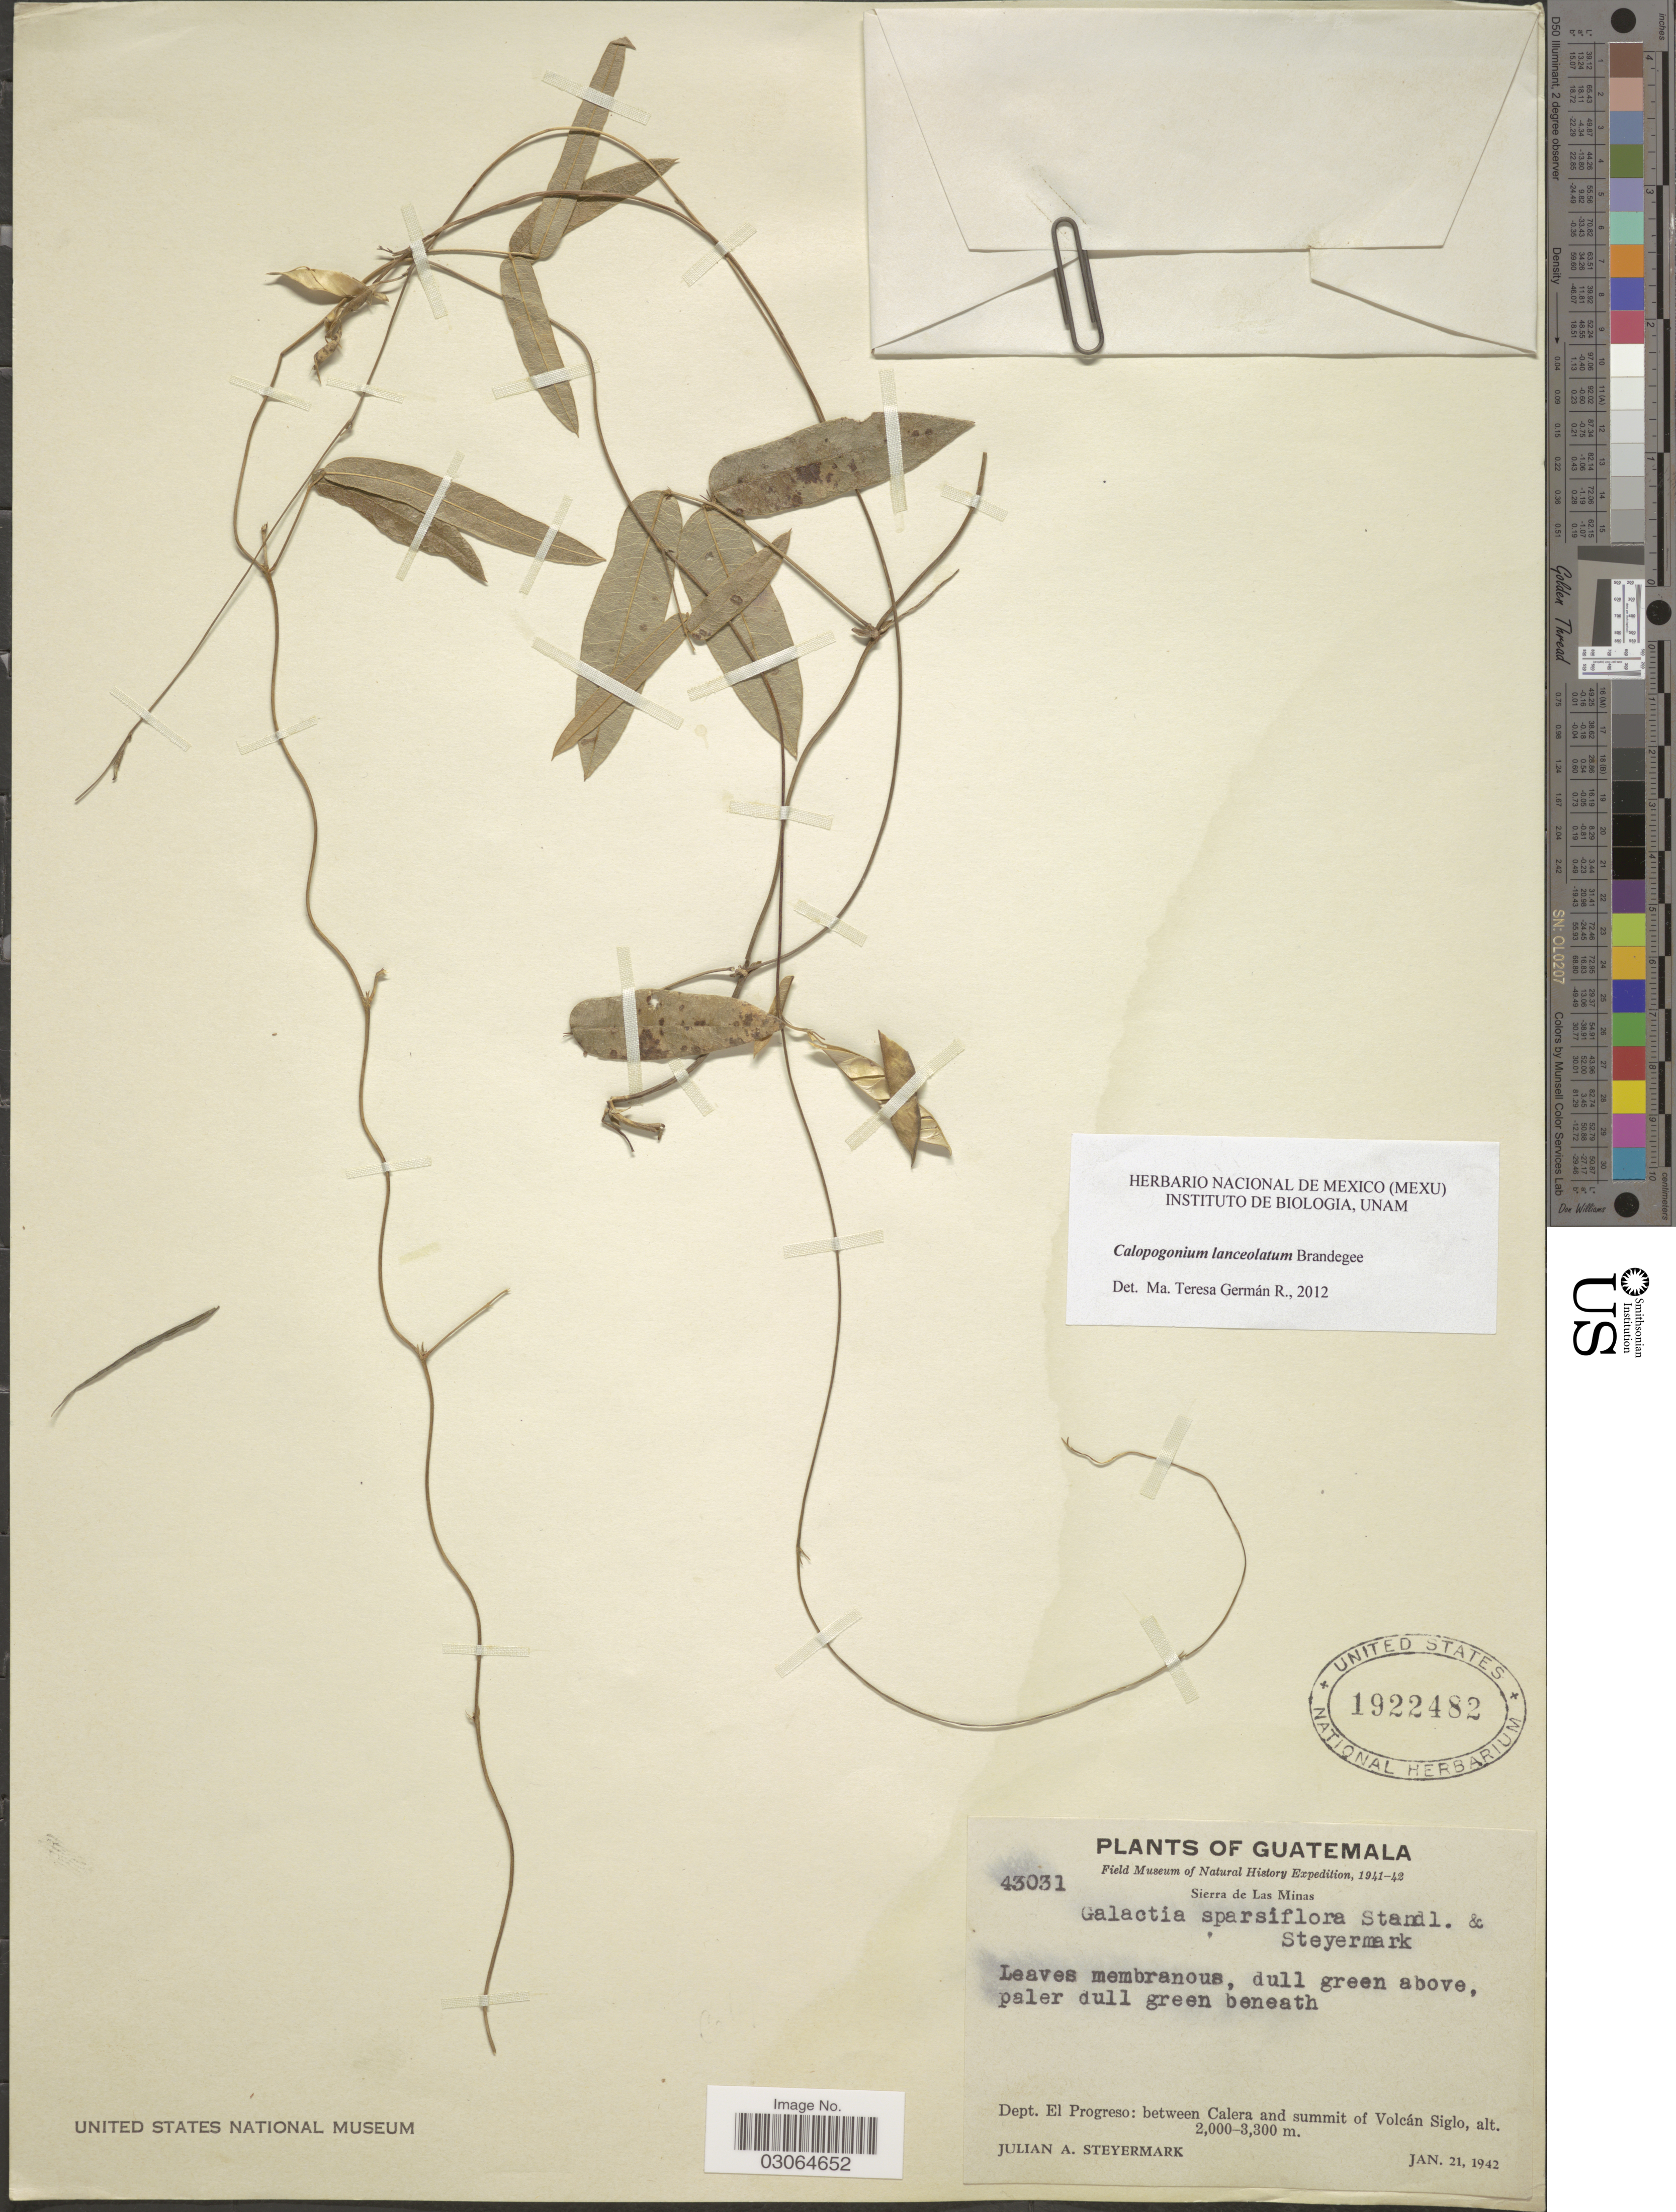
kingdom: Plantae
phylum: Tracheophyta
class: Magnoliopsida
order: Fabales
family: Fabaceae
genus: Calopogonium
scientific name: Calopogonium lanceolatum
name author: Brandegee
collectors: J. Steyermark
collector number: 43031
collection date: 1942-01-21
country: Guatemala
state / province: El Progreso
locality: Sierra de Las Minas. Dept. El Progreso: between Calera and summit of Volcán Siglo.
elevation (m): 2000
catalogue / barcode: US 1922482